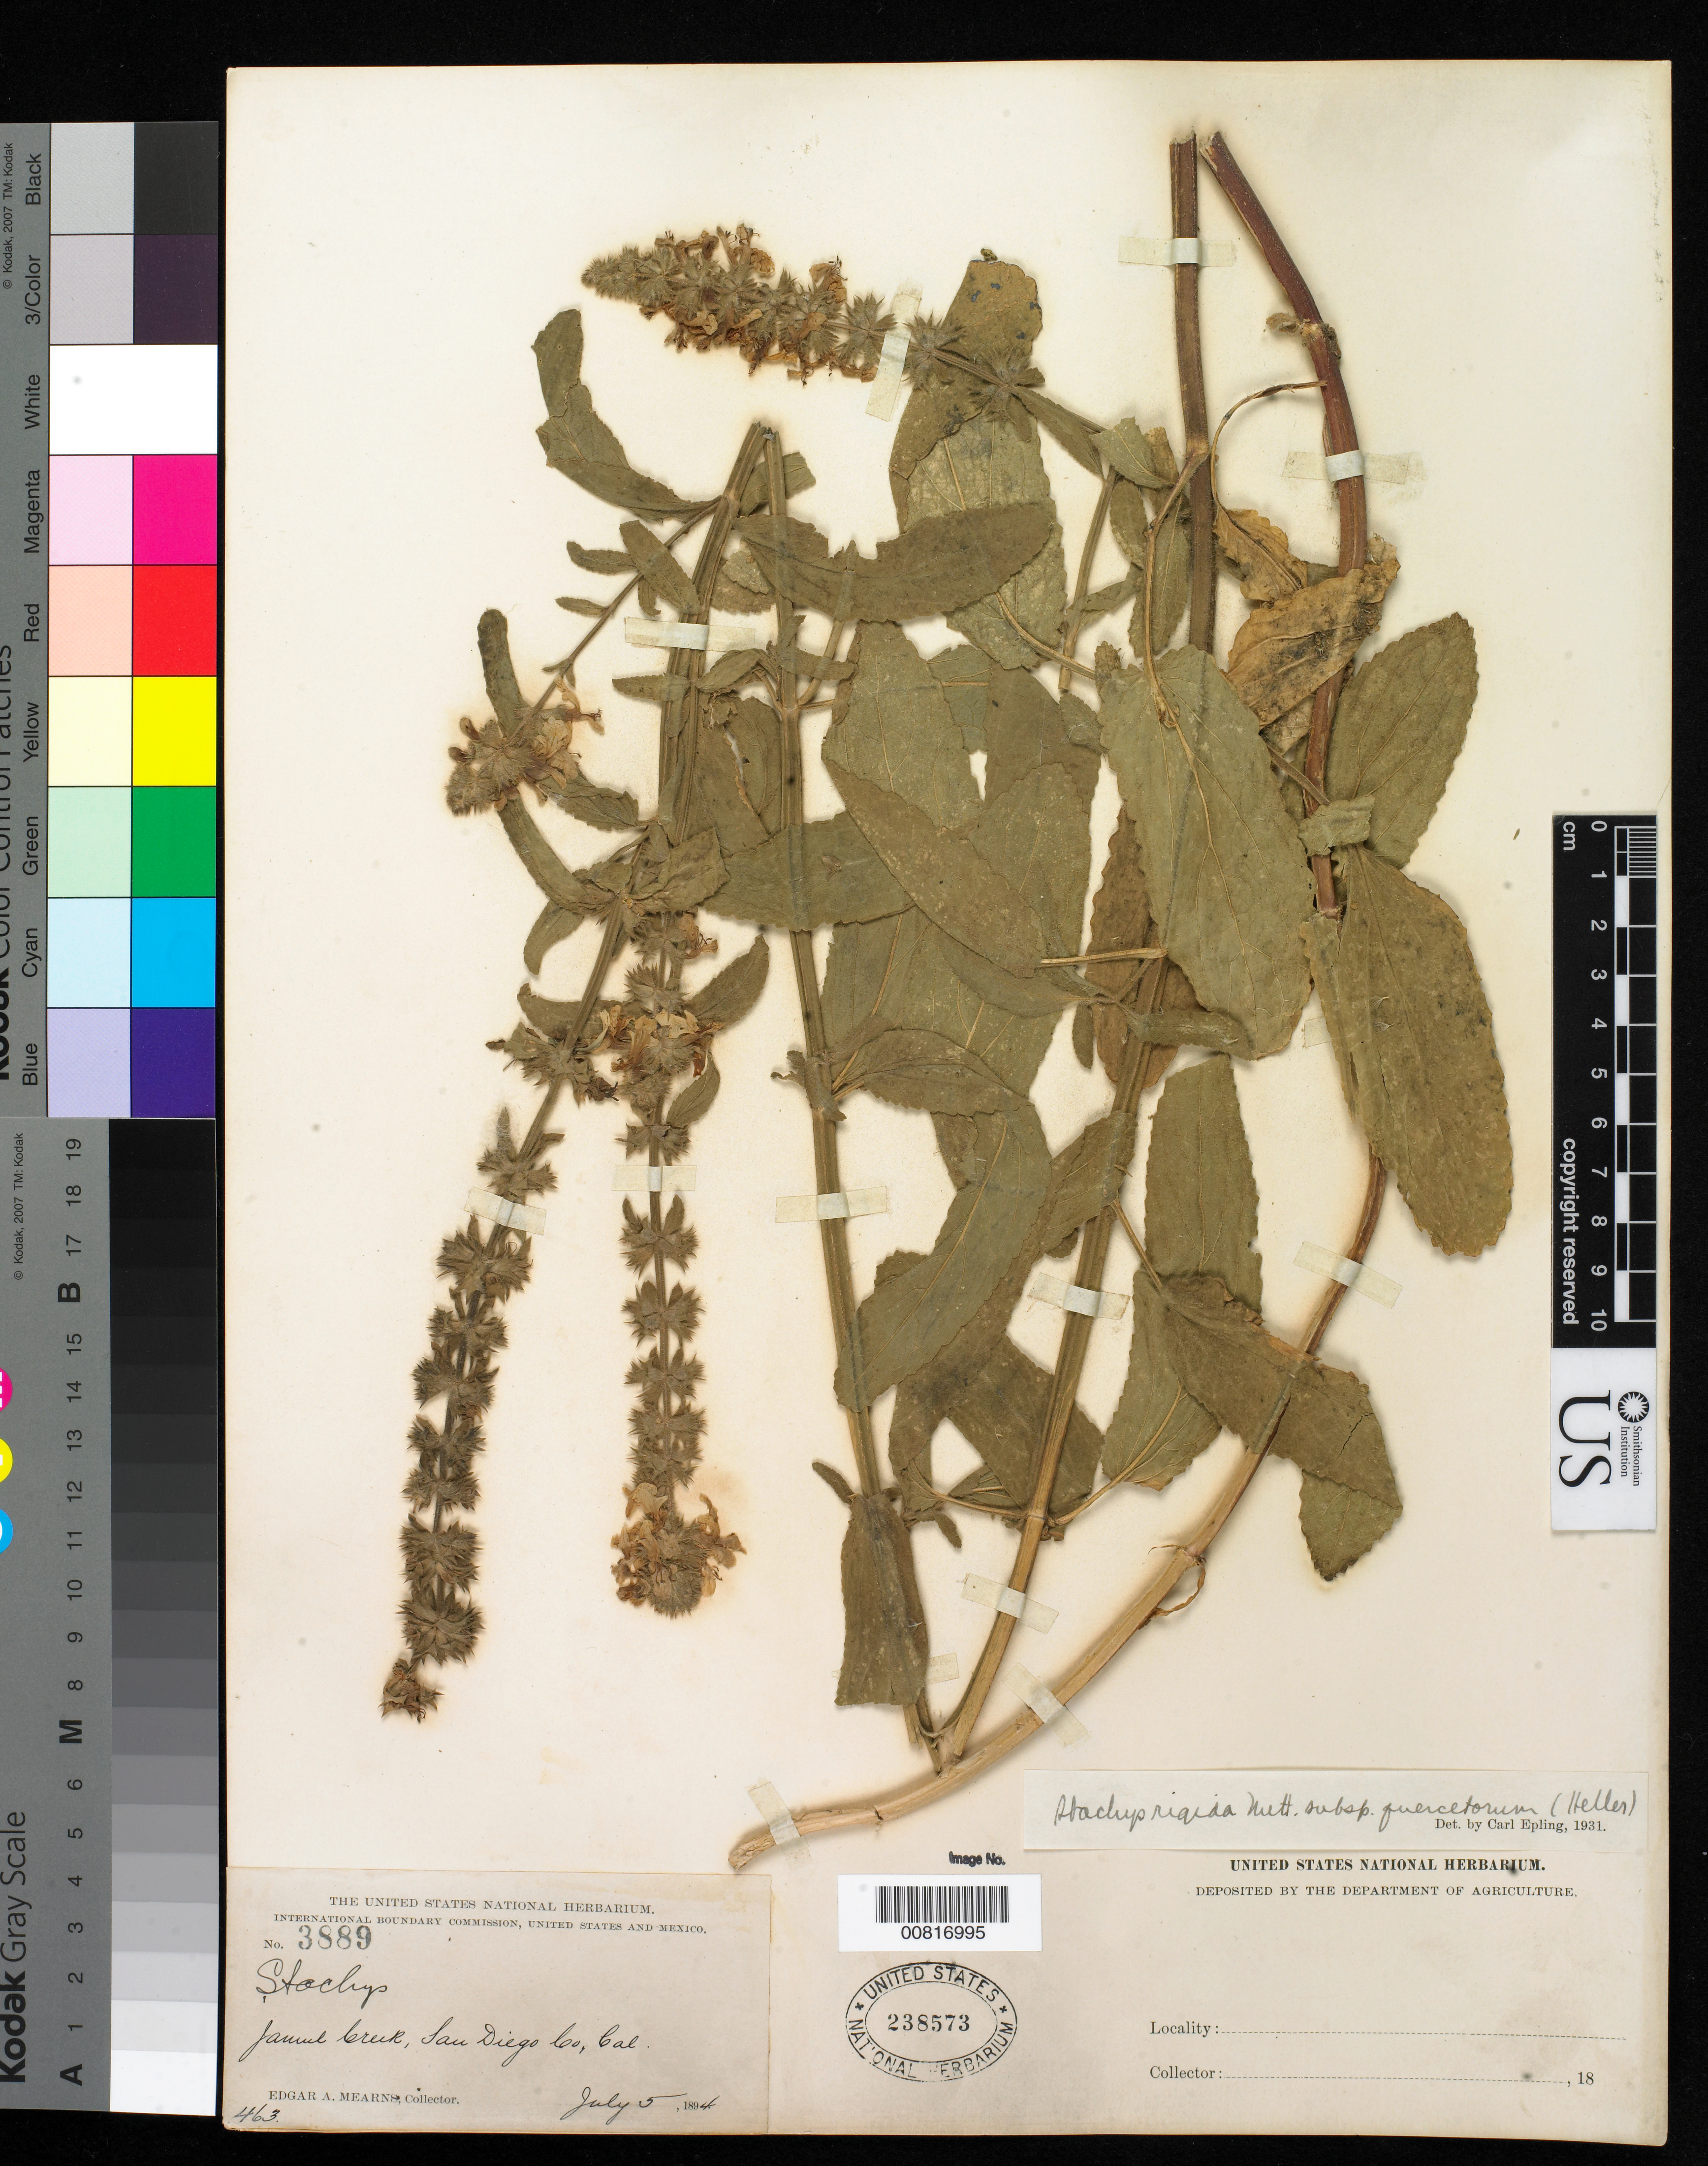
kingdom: Plantae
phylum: Tracheophyta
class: Magnoliopsida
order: Lamiales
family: Lamiaceae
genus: Stachys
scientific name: Stachys rigida subsp. quercetorum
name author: (A. Heller) Epling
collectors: E. A. Mearns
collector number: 3889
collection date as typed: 05 Jul 1894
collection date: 1894-07-05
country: United States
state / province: California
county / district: San Diego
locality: Jamul Creek, San Diego County, California.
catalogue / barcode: US 238573